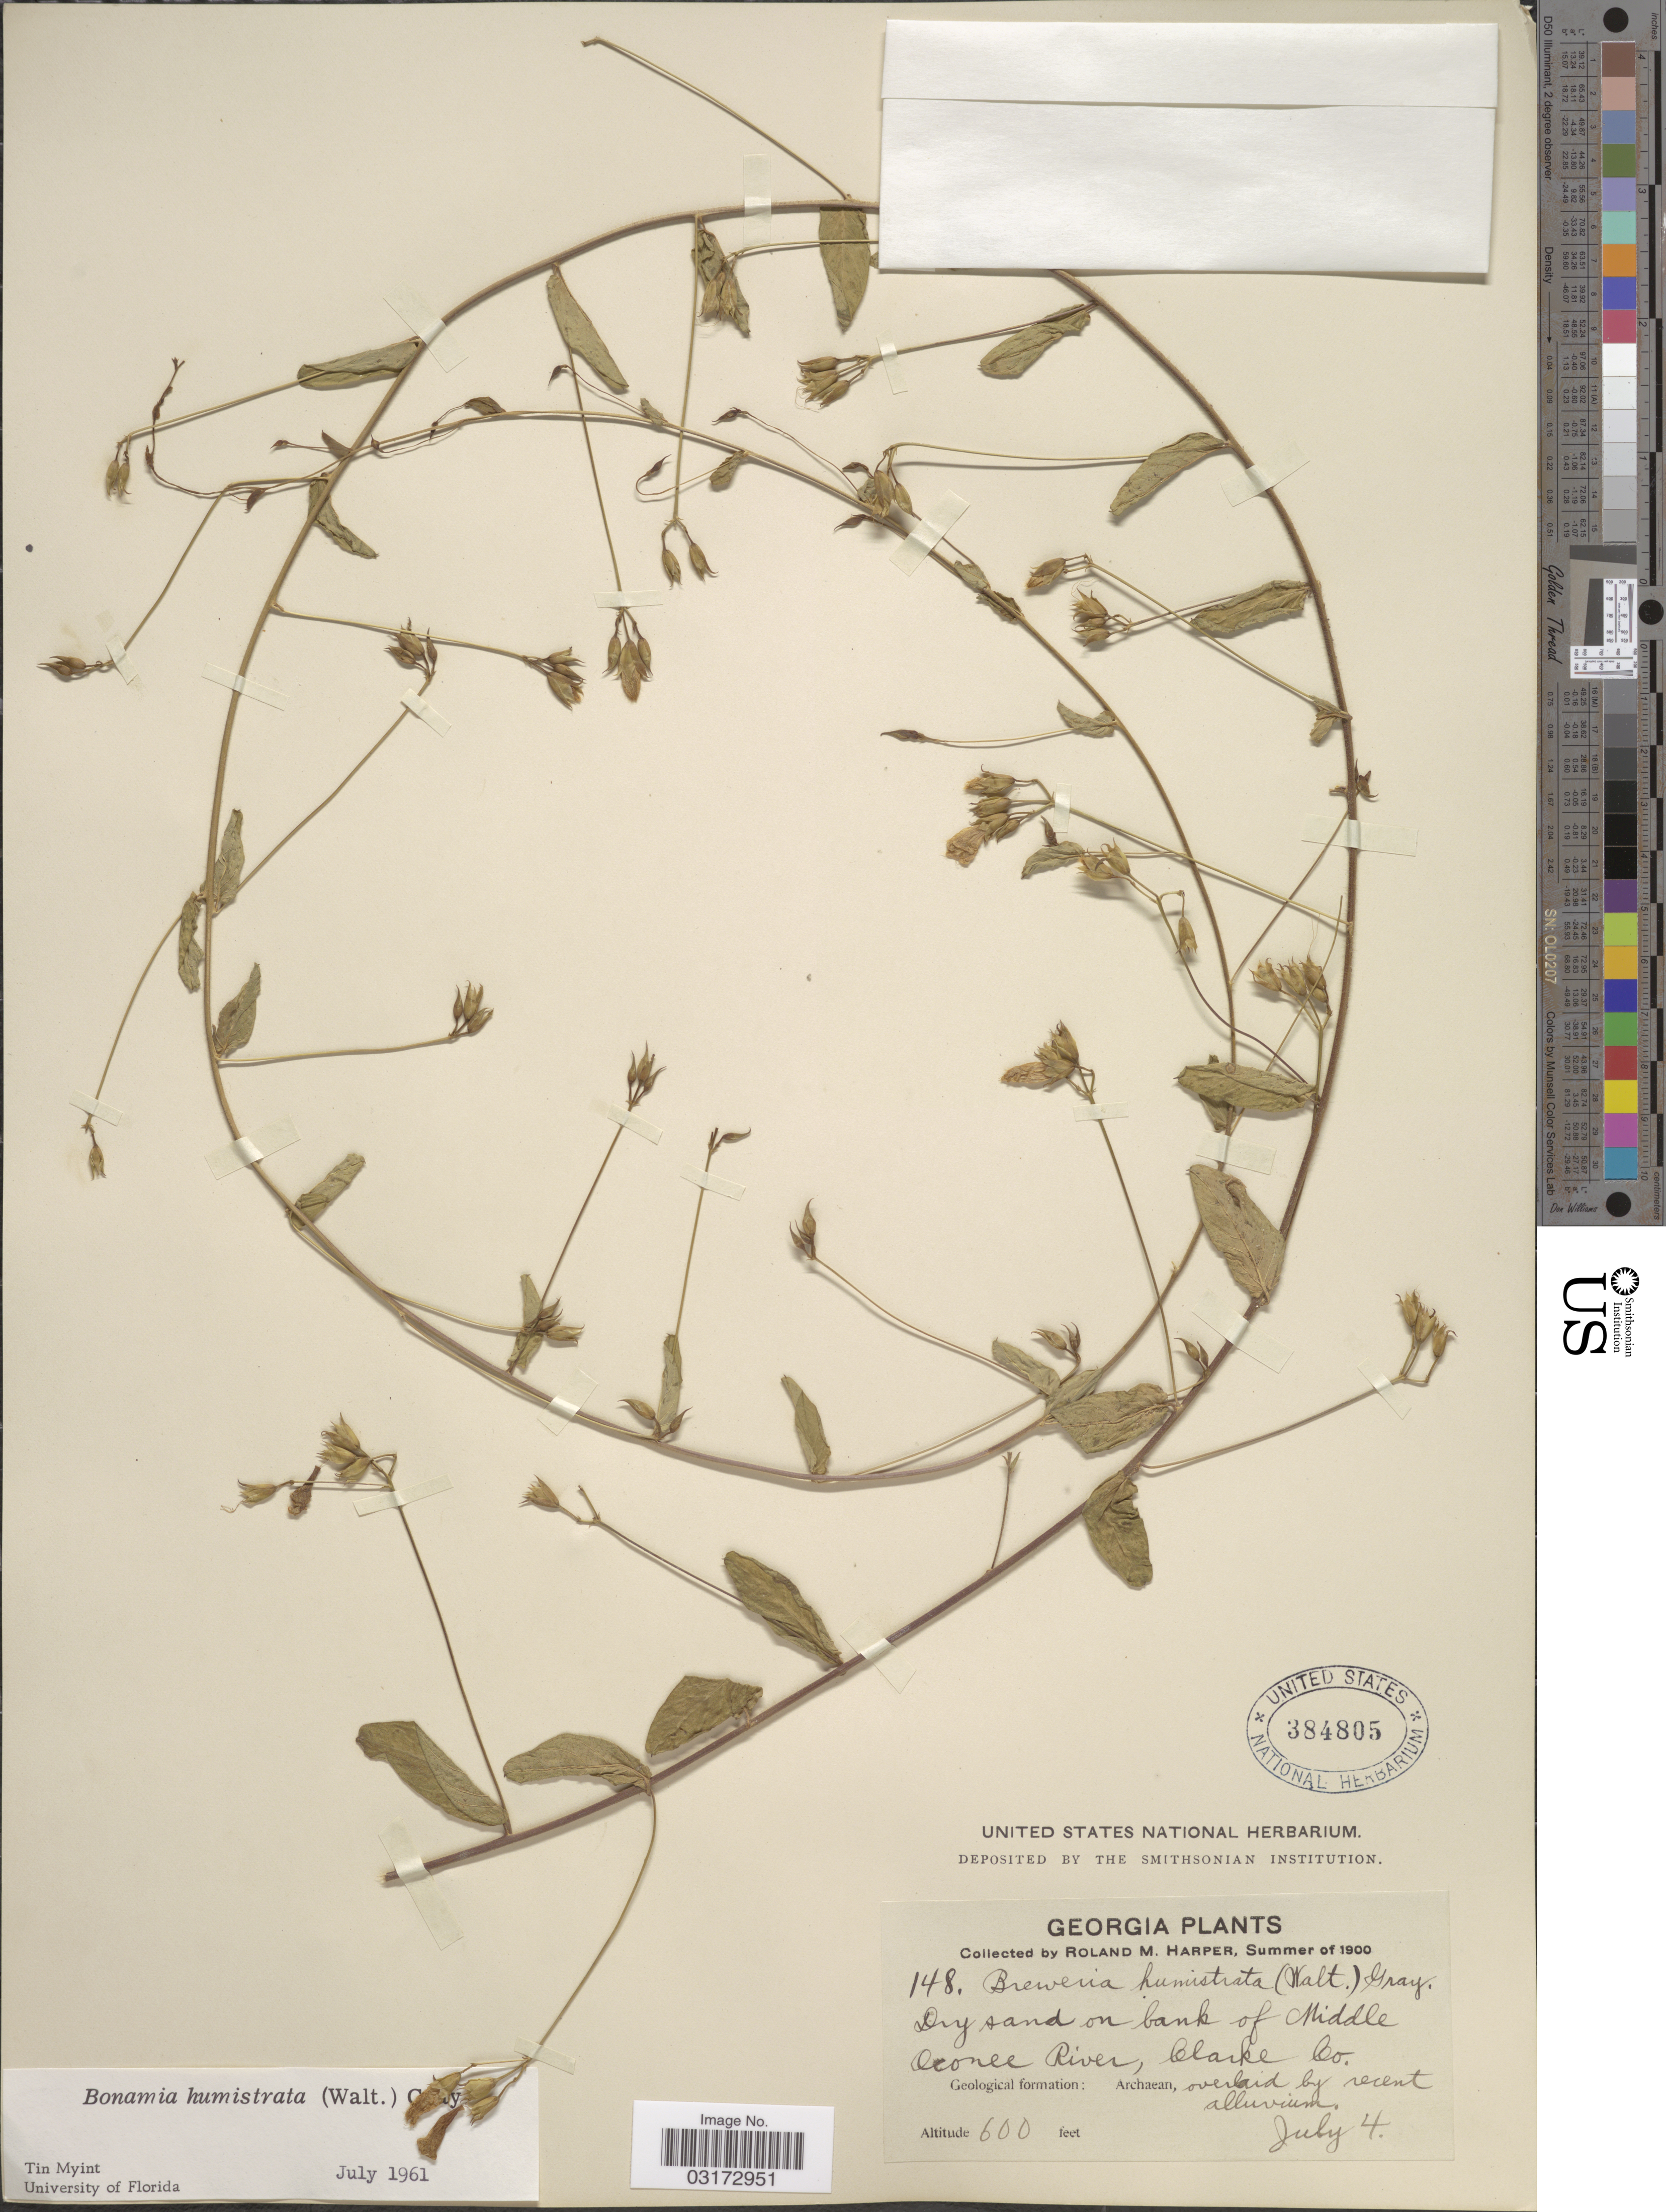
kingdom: Plantae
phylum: Tracheophyta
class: Magnoliopsida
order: Solanales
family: Convolvulaceae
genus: Stylisma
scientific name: Stylisma humistrata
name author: (Walter) Chapm.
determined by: Strong, Mark T., (BOT), Smithsonian Institution - National Museum of Natural History (UNITED STATES)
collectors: R. M. Harper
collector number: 148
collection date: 1900-07-04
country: United States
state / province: Georgia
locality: Dry sand on bank of Middle Oconee River, Clarke Co., Geological formation: Archaean.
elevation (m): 183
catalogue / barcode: US 384805